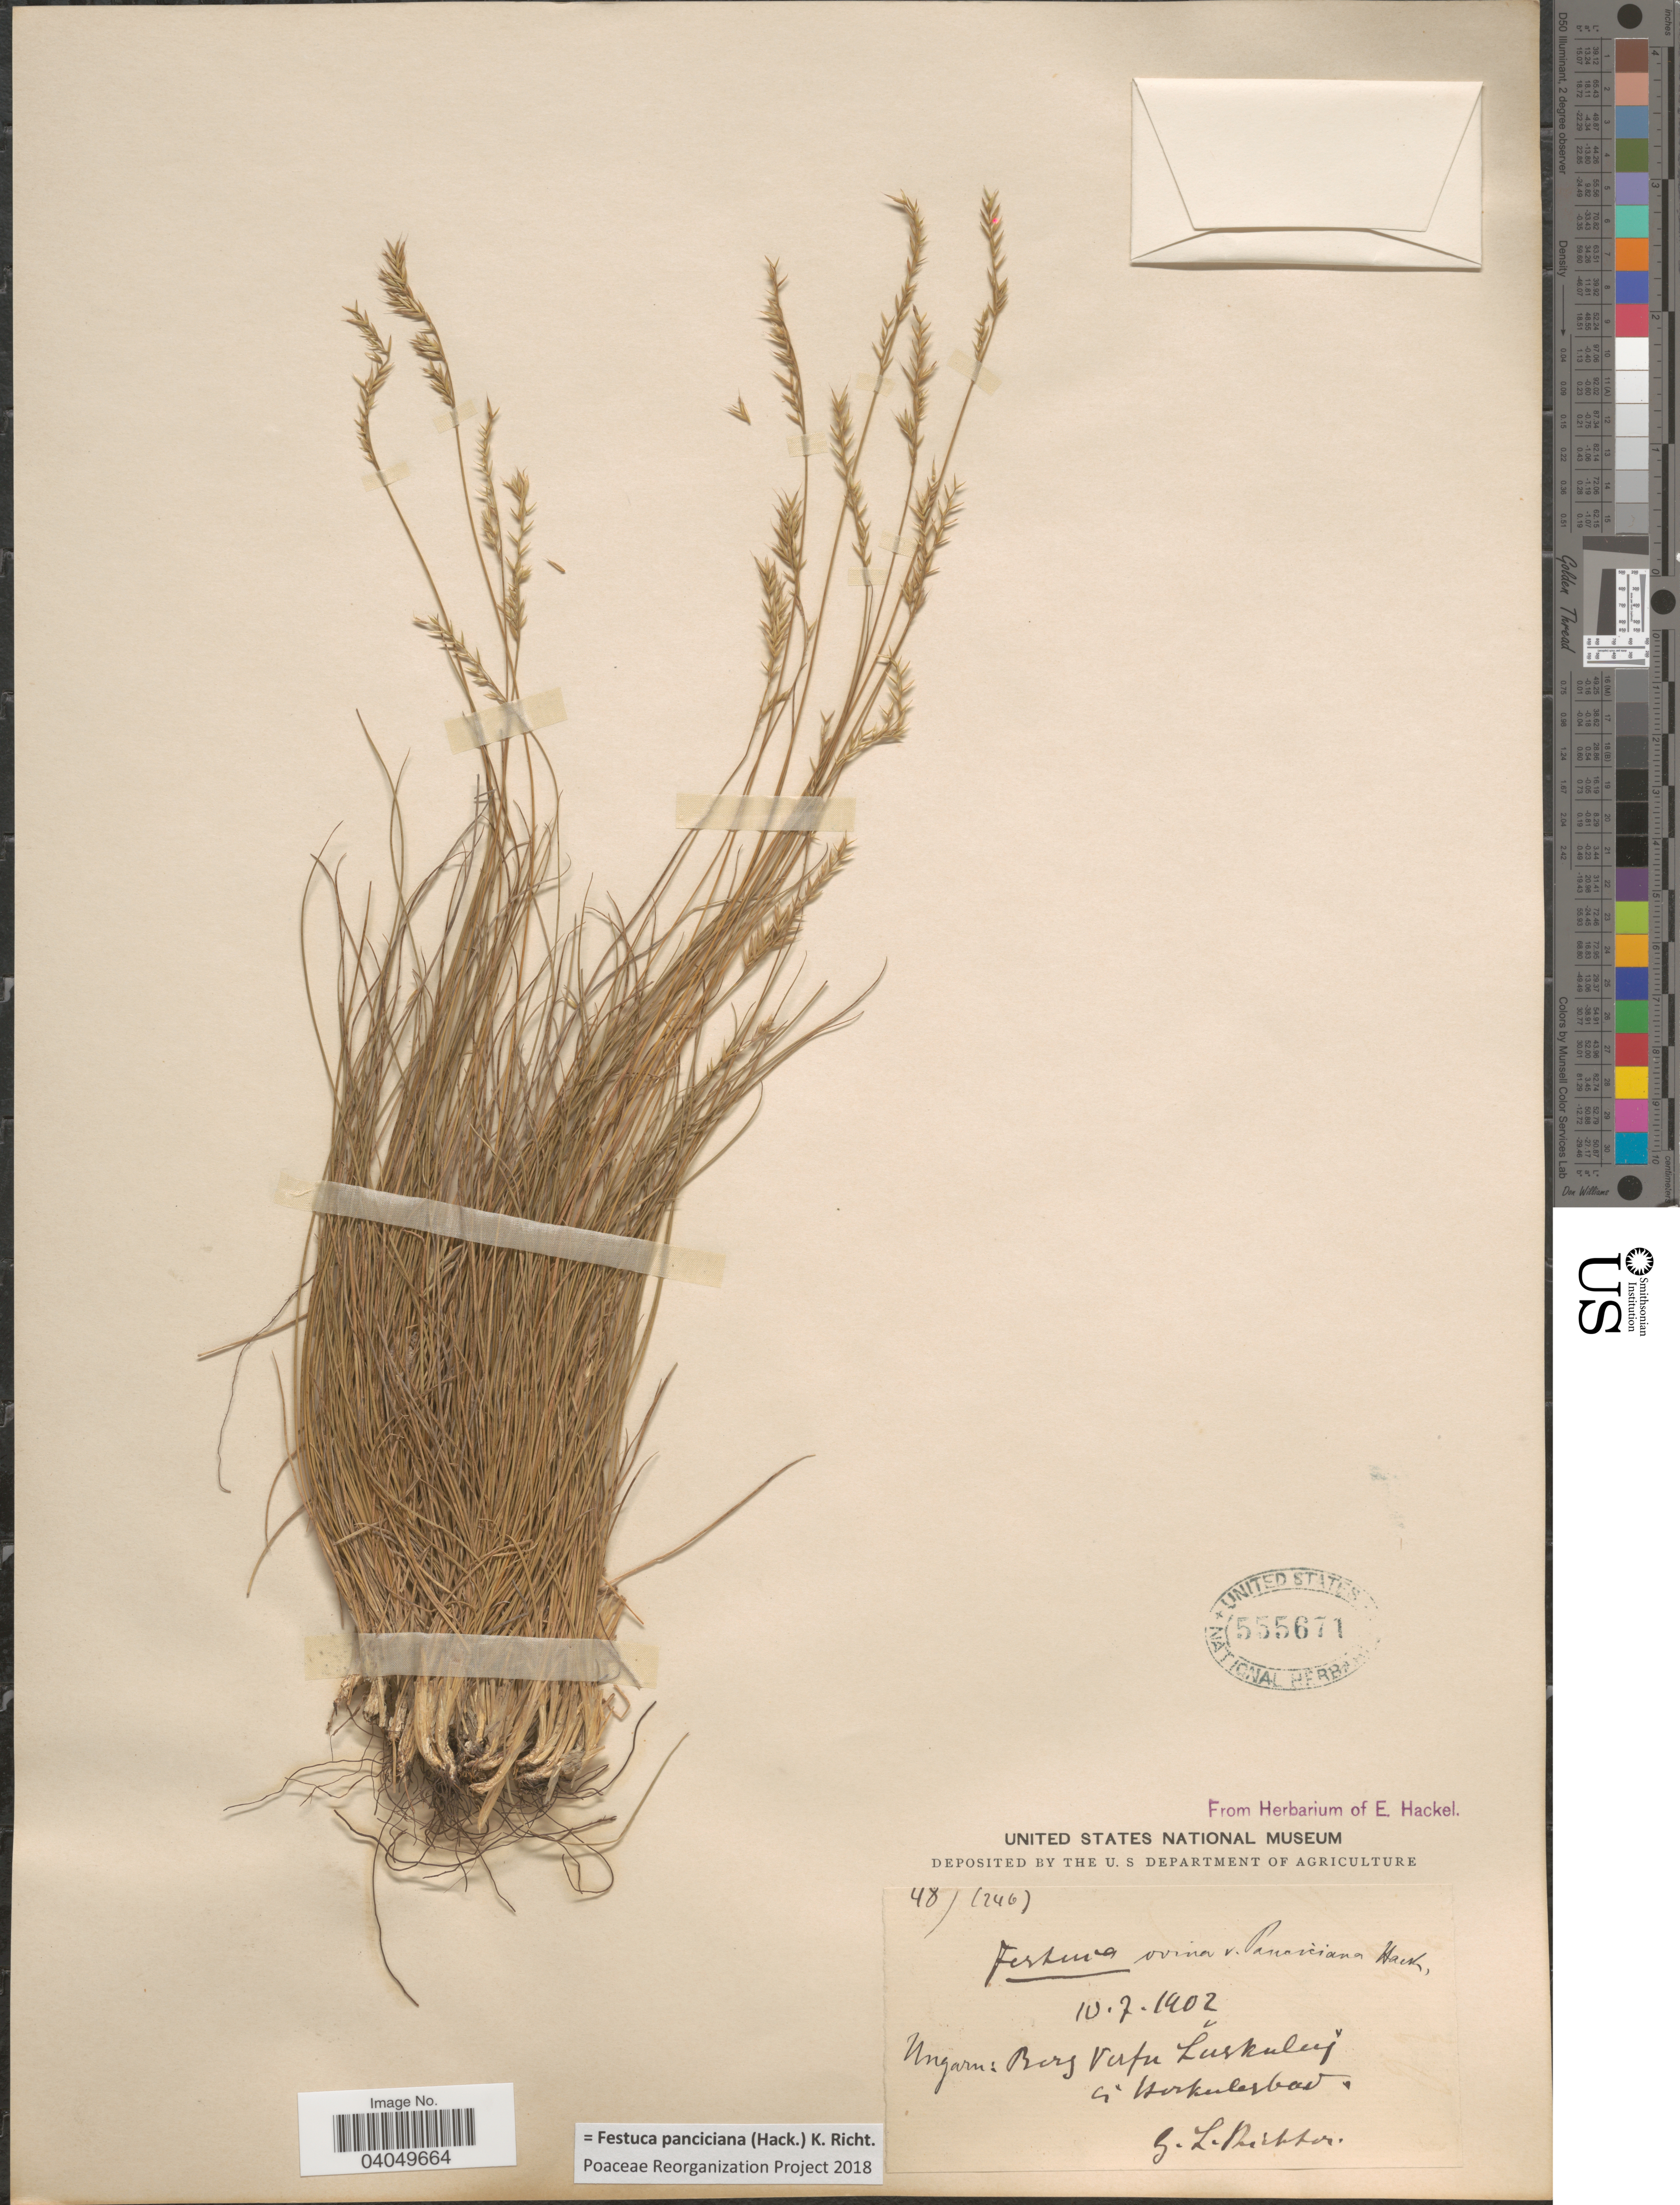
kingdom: Plantae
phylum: Tracheophyta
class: Liliopsida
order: Poales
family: Poaceae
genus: Festuca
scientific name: Festuca patens ined.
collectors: G. Richter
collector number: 48/(246)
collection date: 1902-07-10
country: Romania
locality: Ungarn: Berg Vrfu [interpreted] Luskuluj in [interpreted] Herkulesbad.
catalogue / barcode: US 555671